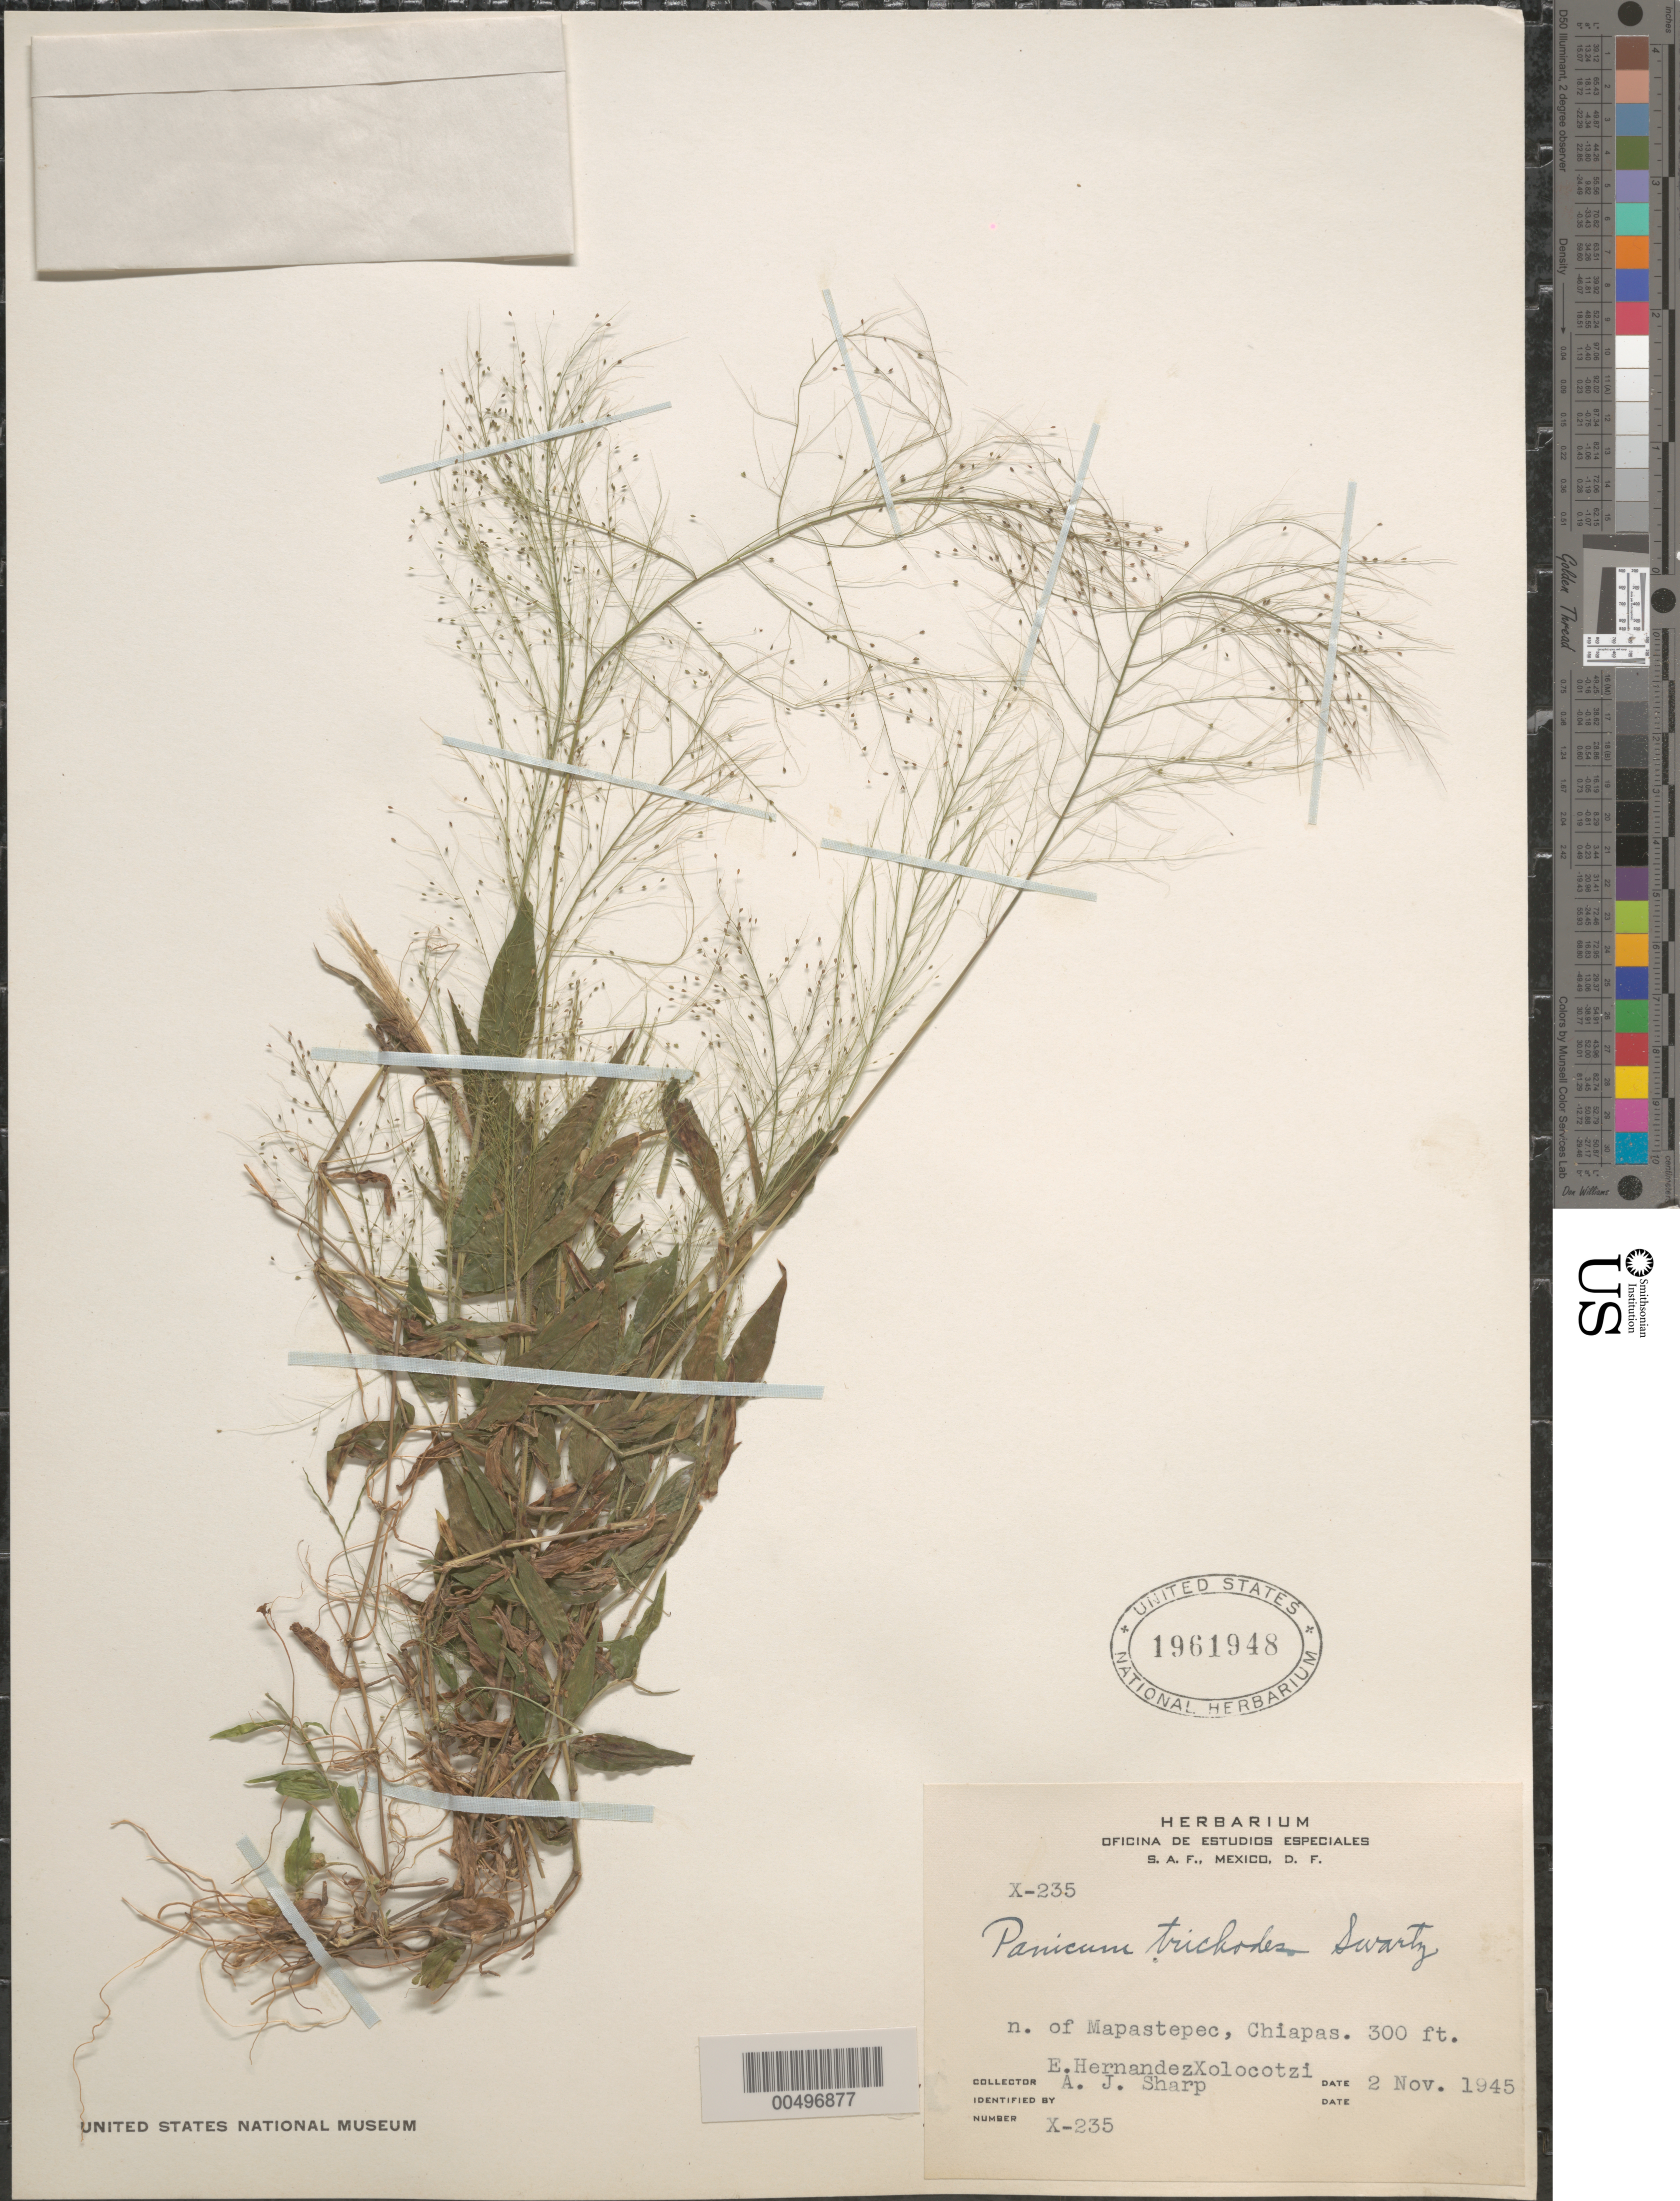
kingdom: Plantae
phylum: Tracheophyta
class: Liliopsida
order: Poales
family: Poaceae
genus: Panicum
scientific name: Panicum trichoides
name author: Sw.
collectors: E. I. Hernández-X. & A. J. Sharp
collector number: X-235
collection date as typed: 2 Nov 1945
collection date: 1945-11-02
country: Mexico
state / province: Chiapas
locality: N of Mapastepec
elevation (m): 91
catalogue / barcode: US 1961948